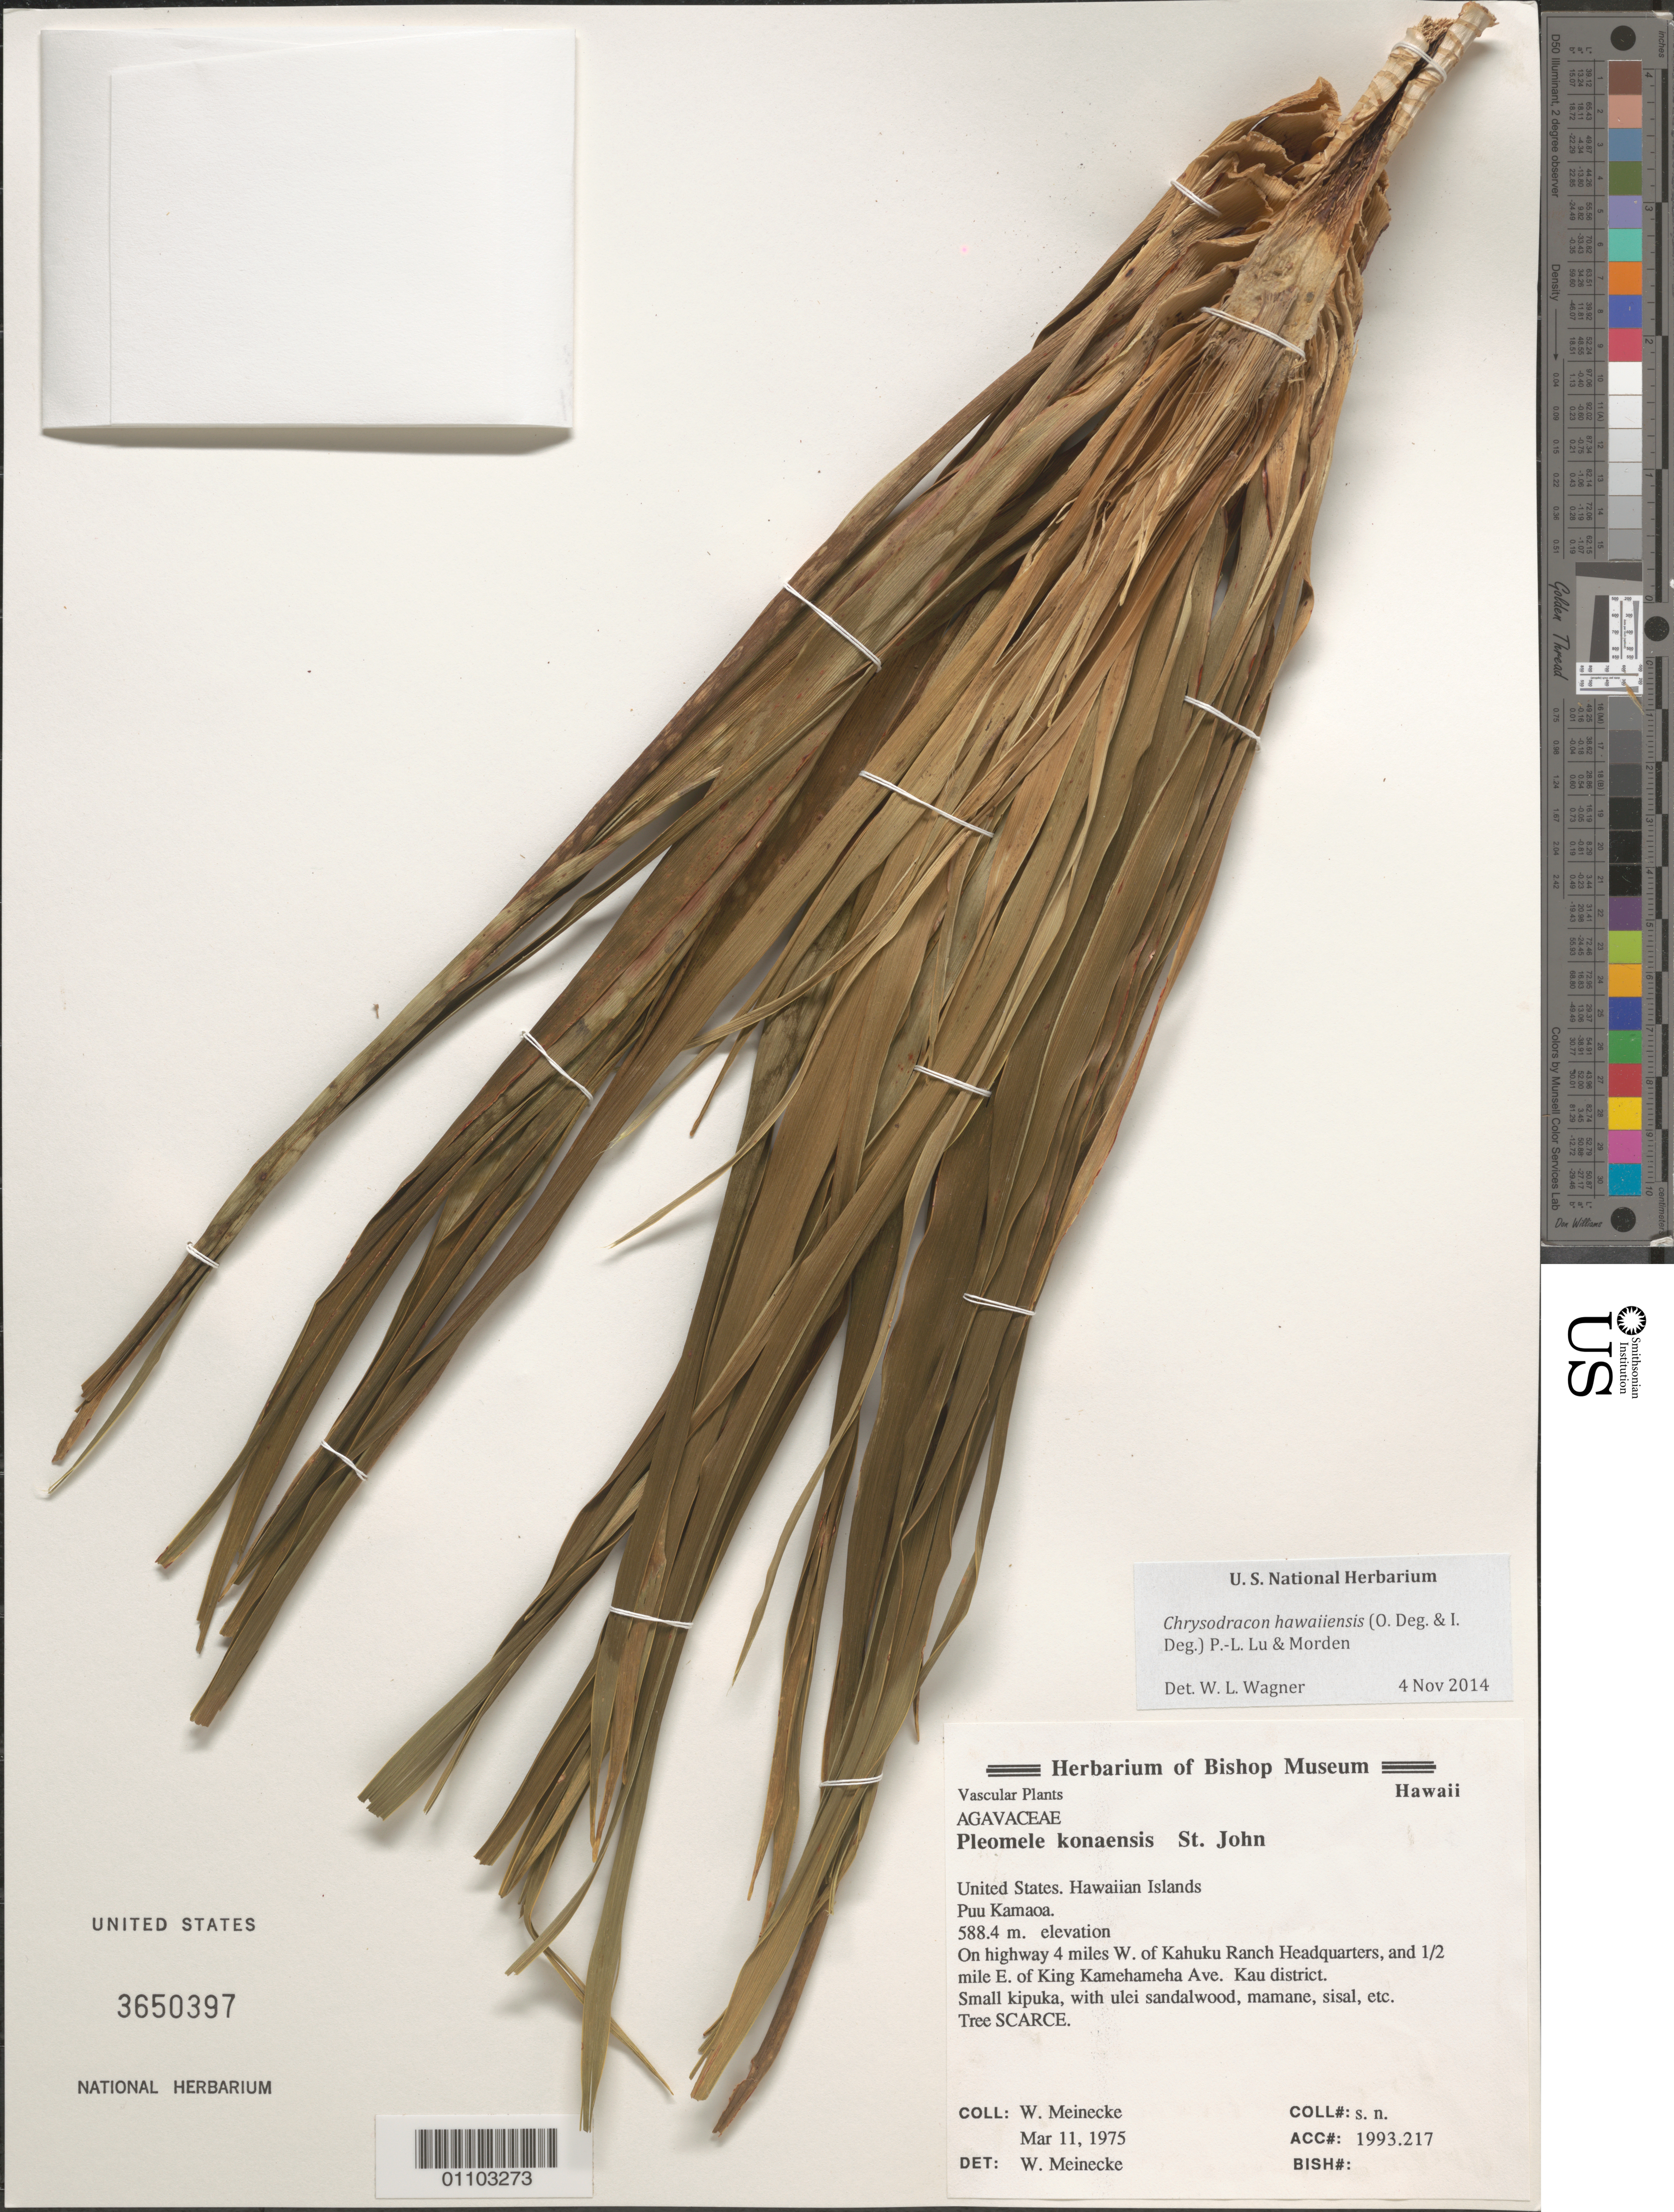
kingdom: Plantae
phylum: Tracheophyta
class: Liliopsida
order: Asparagales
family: Asparagaceae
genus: Dracaena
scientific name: Dracaena konaensis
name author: (H. St. John) Jankalski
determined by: Wagner, W. L., (BOT), Smithsonian Institution - National Museum of Natural History (UNITED STATES)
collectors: W. Meinecke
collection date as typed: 11 Mar 1975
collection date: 1975-03-11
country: United States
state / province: Hawaii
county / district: Hawaii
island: Hawaii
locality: Puu Kamaoa, on highway 4 miles W of Kahuku Ranch Headquarters and 0.50 mile E of King Kamehameha Ave, Kau District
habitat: Small kipuka with ulei sandalwood, mamane, sisal, etc. Tree SCARCE.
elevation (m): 588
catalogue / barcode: US 3650397